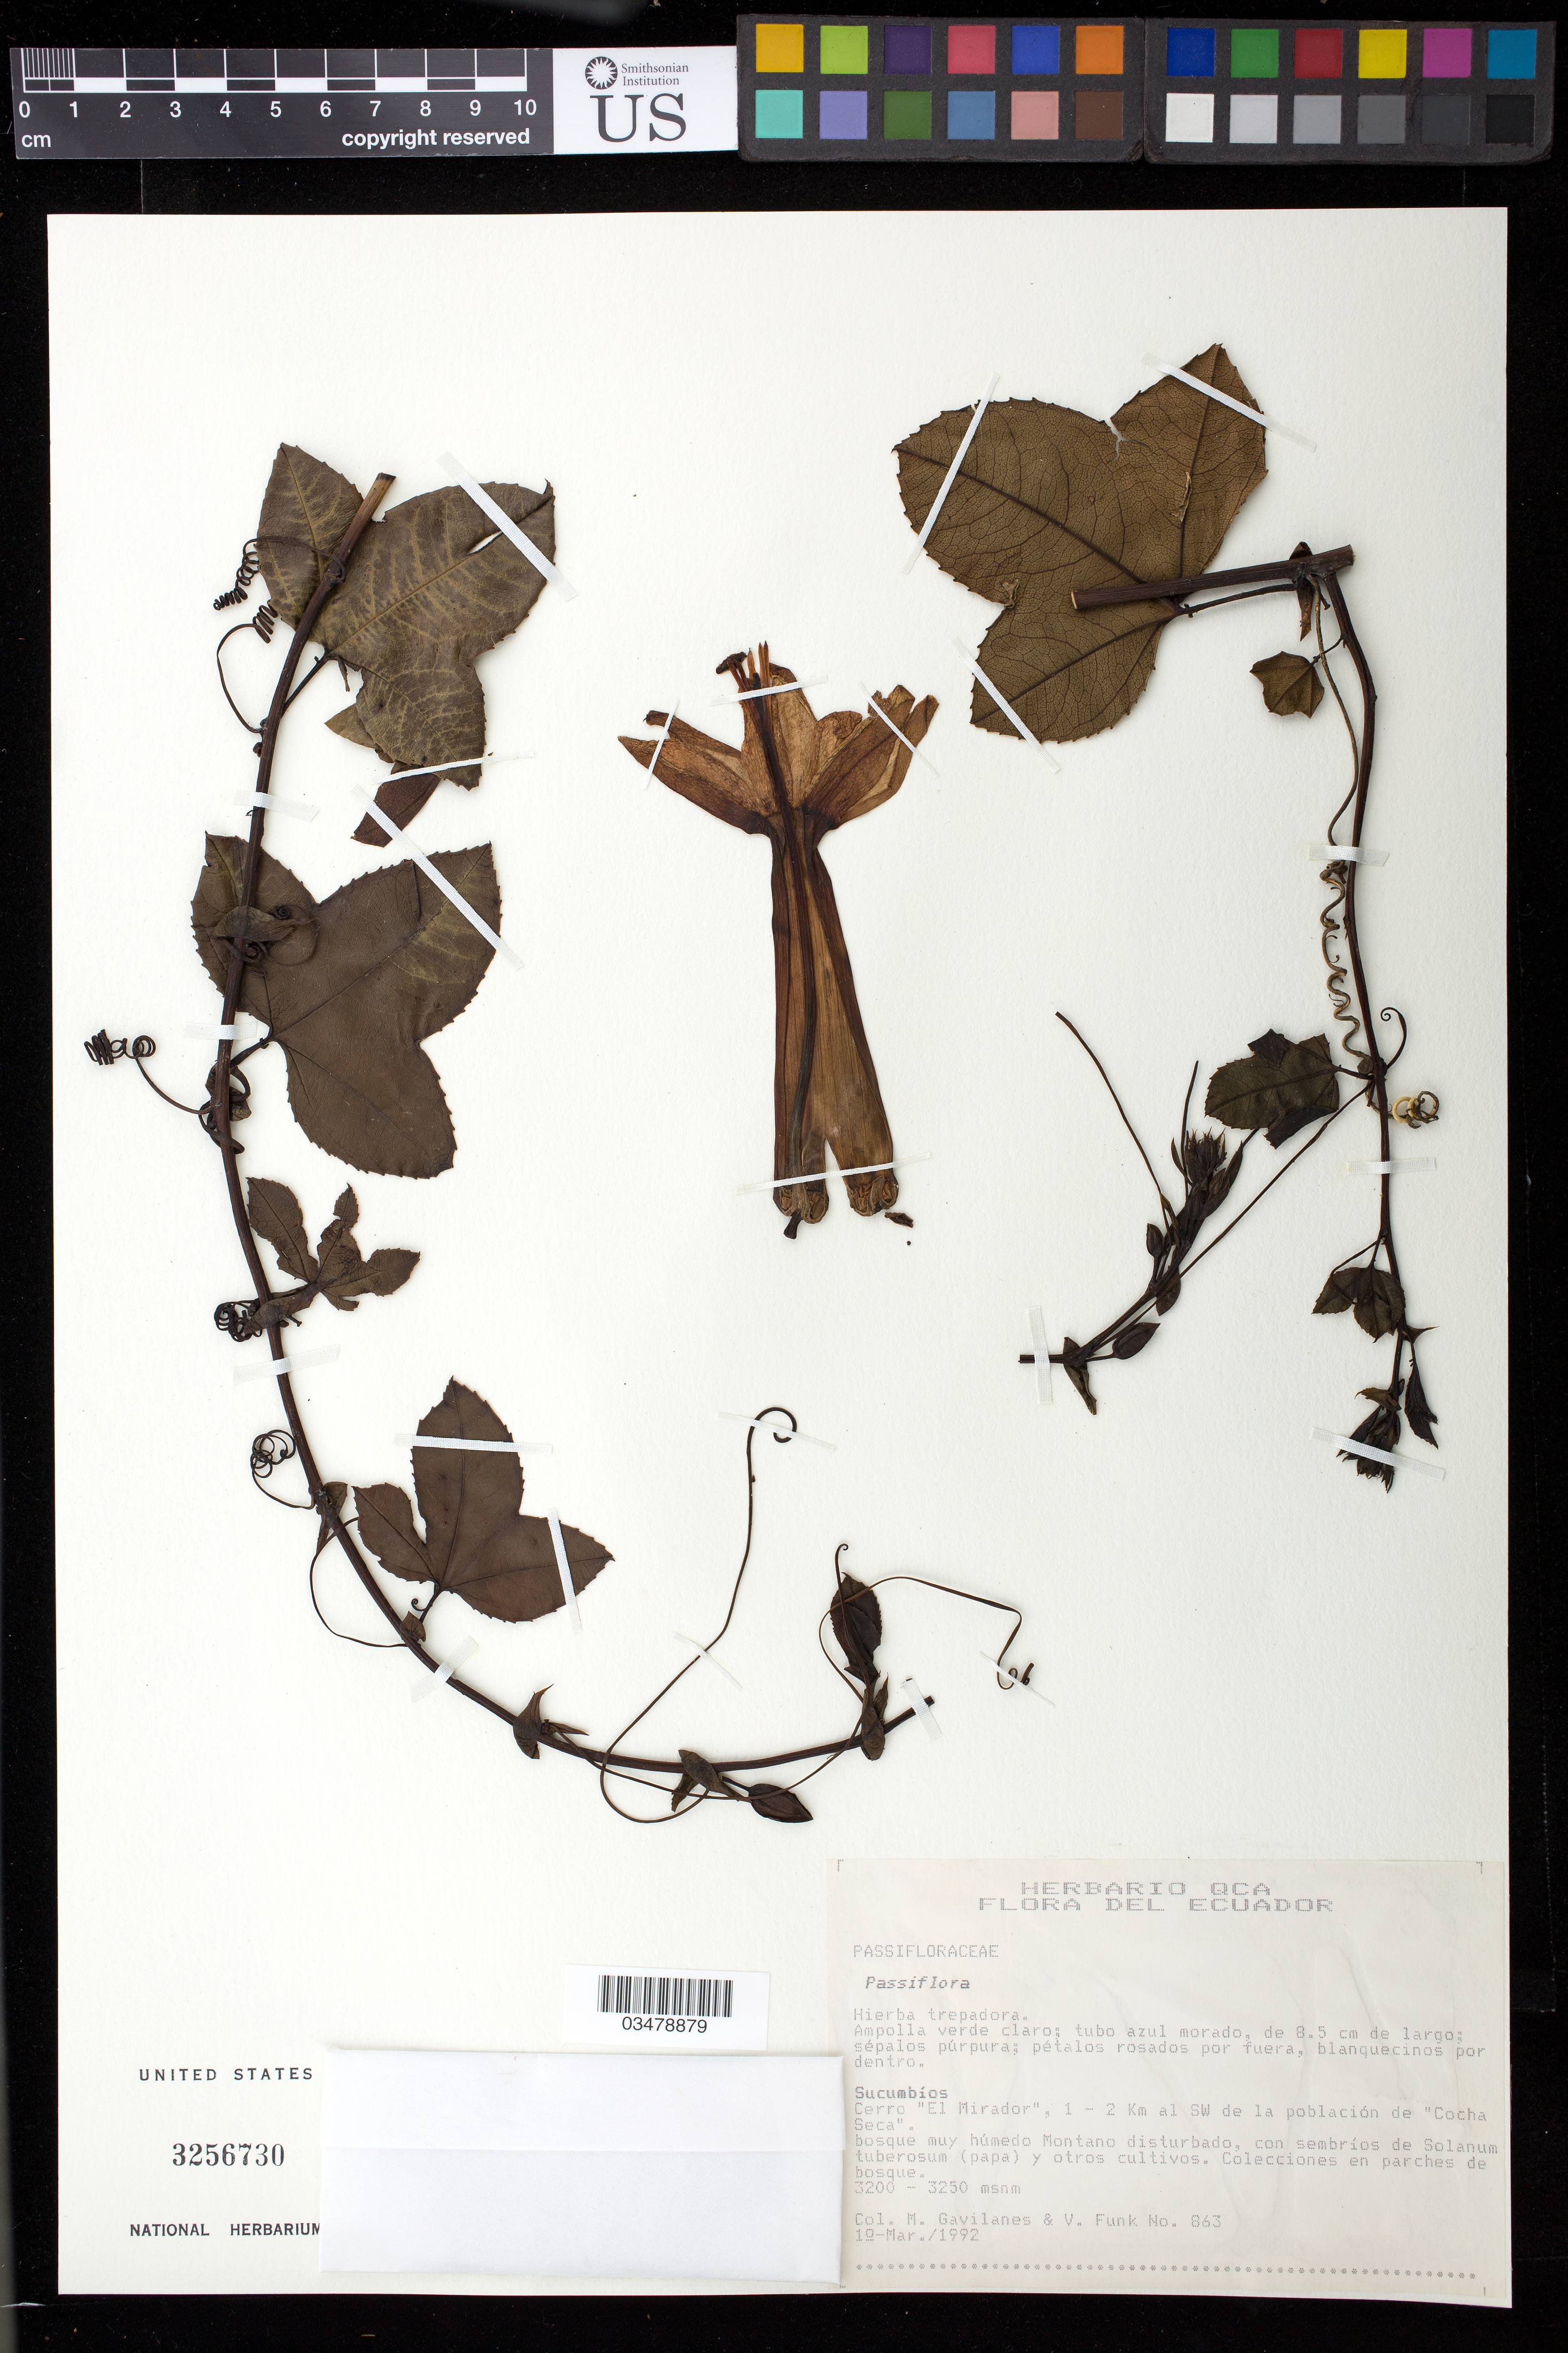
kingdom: Plantae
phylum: Tracheophyta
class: Magnoliopsida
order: Malpighiales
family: Passifloraceae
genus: Passiflora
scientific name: Passiflora sp.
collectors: M. Gavilanes & V. Funk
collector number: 863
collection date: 1992-03-10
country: Ecuador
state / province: Sucumbíos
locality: Cerro "El Mirador", 1-2 Km al SW de la población de "Cocha Seca"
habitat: Bosque muy humedo Montano disturbado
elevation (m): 3200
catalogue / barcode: US 3256730